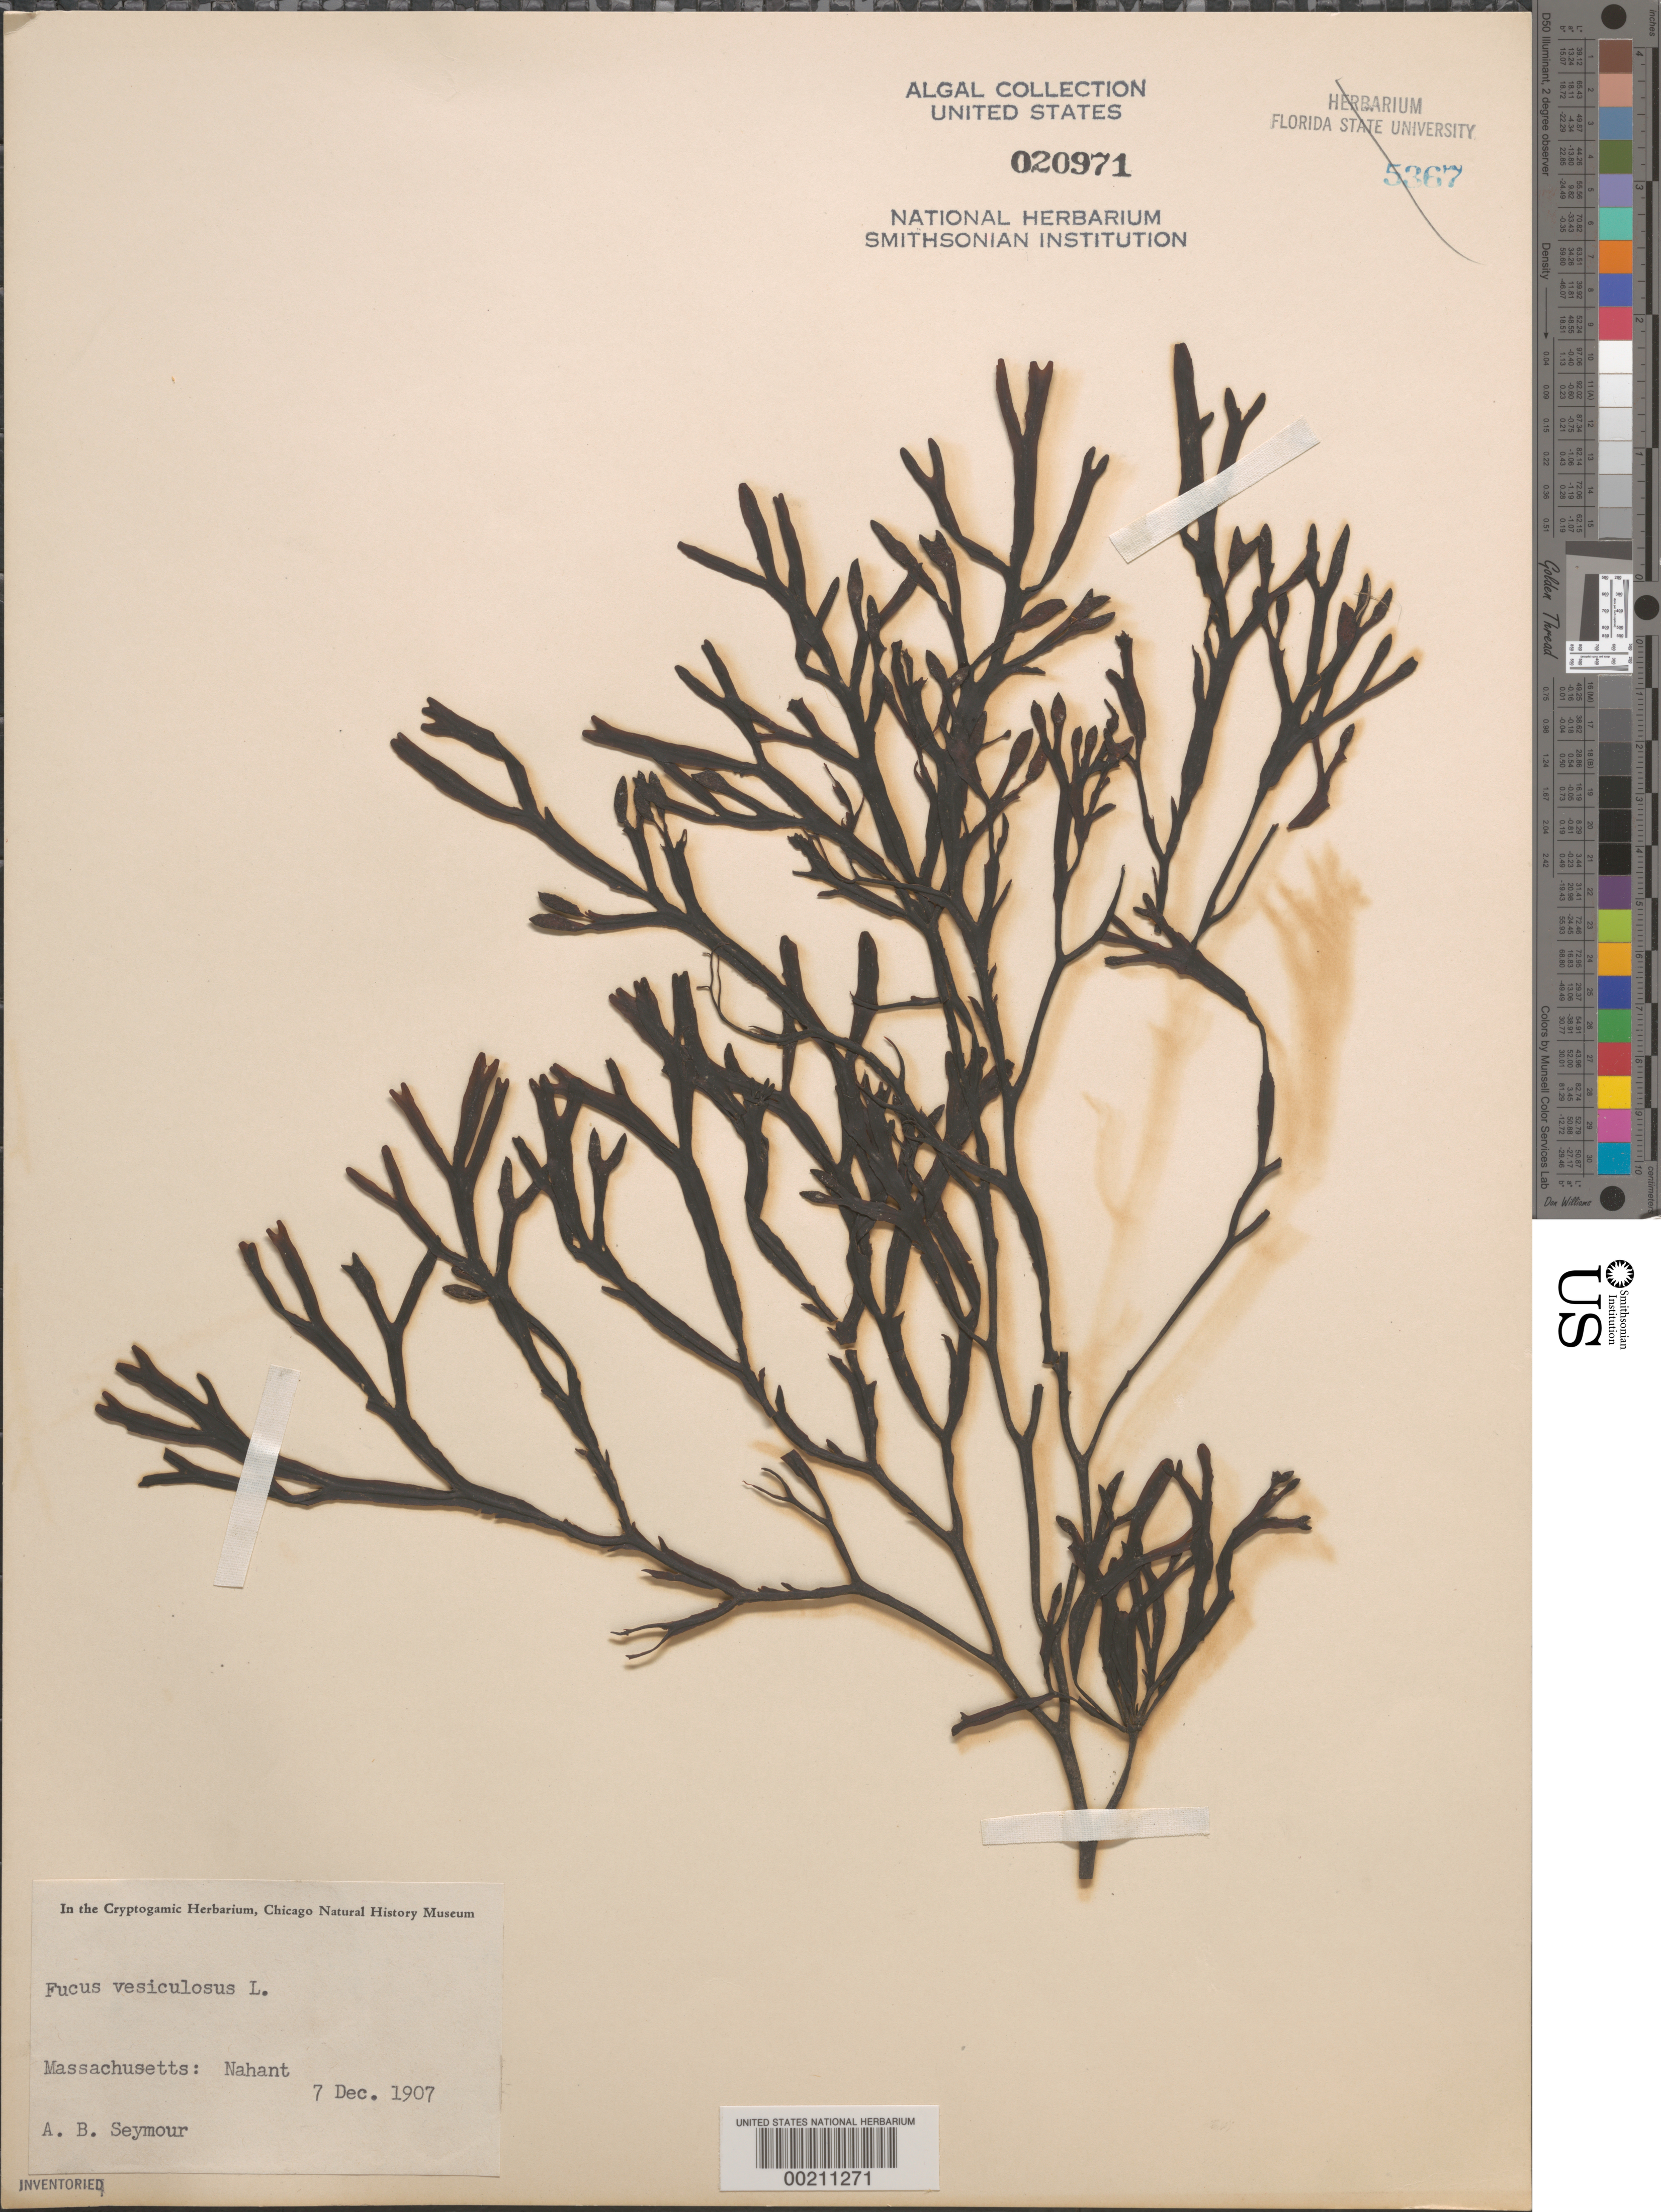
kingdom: Chromista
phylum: Ochrophyta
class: Phaeophyceae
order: Fucales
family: Fucaceae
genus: Fucus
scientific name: Fucus vesiculosus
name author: L.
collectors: A. Seymour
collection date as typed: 07 Dec 1907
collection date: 1907-12-07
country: United States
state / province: Massachusetts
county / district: Essex County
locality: Nahant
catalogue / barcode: US 20971